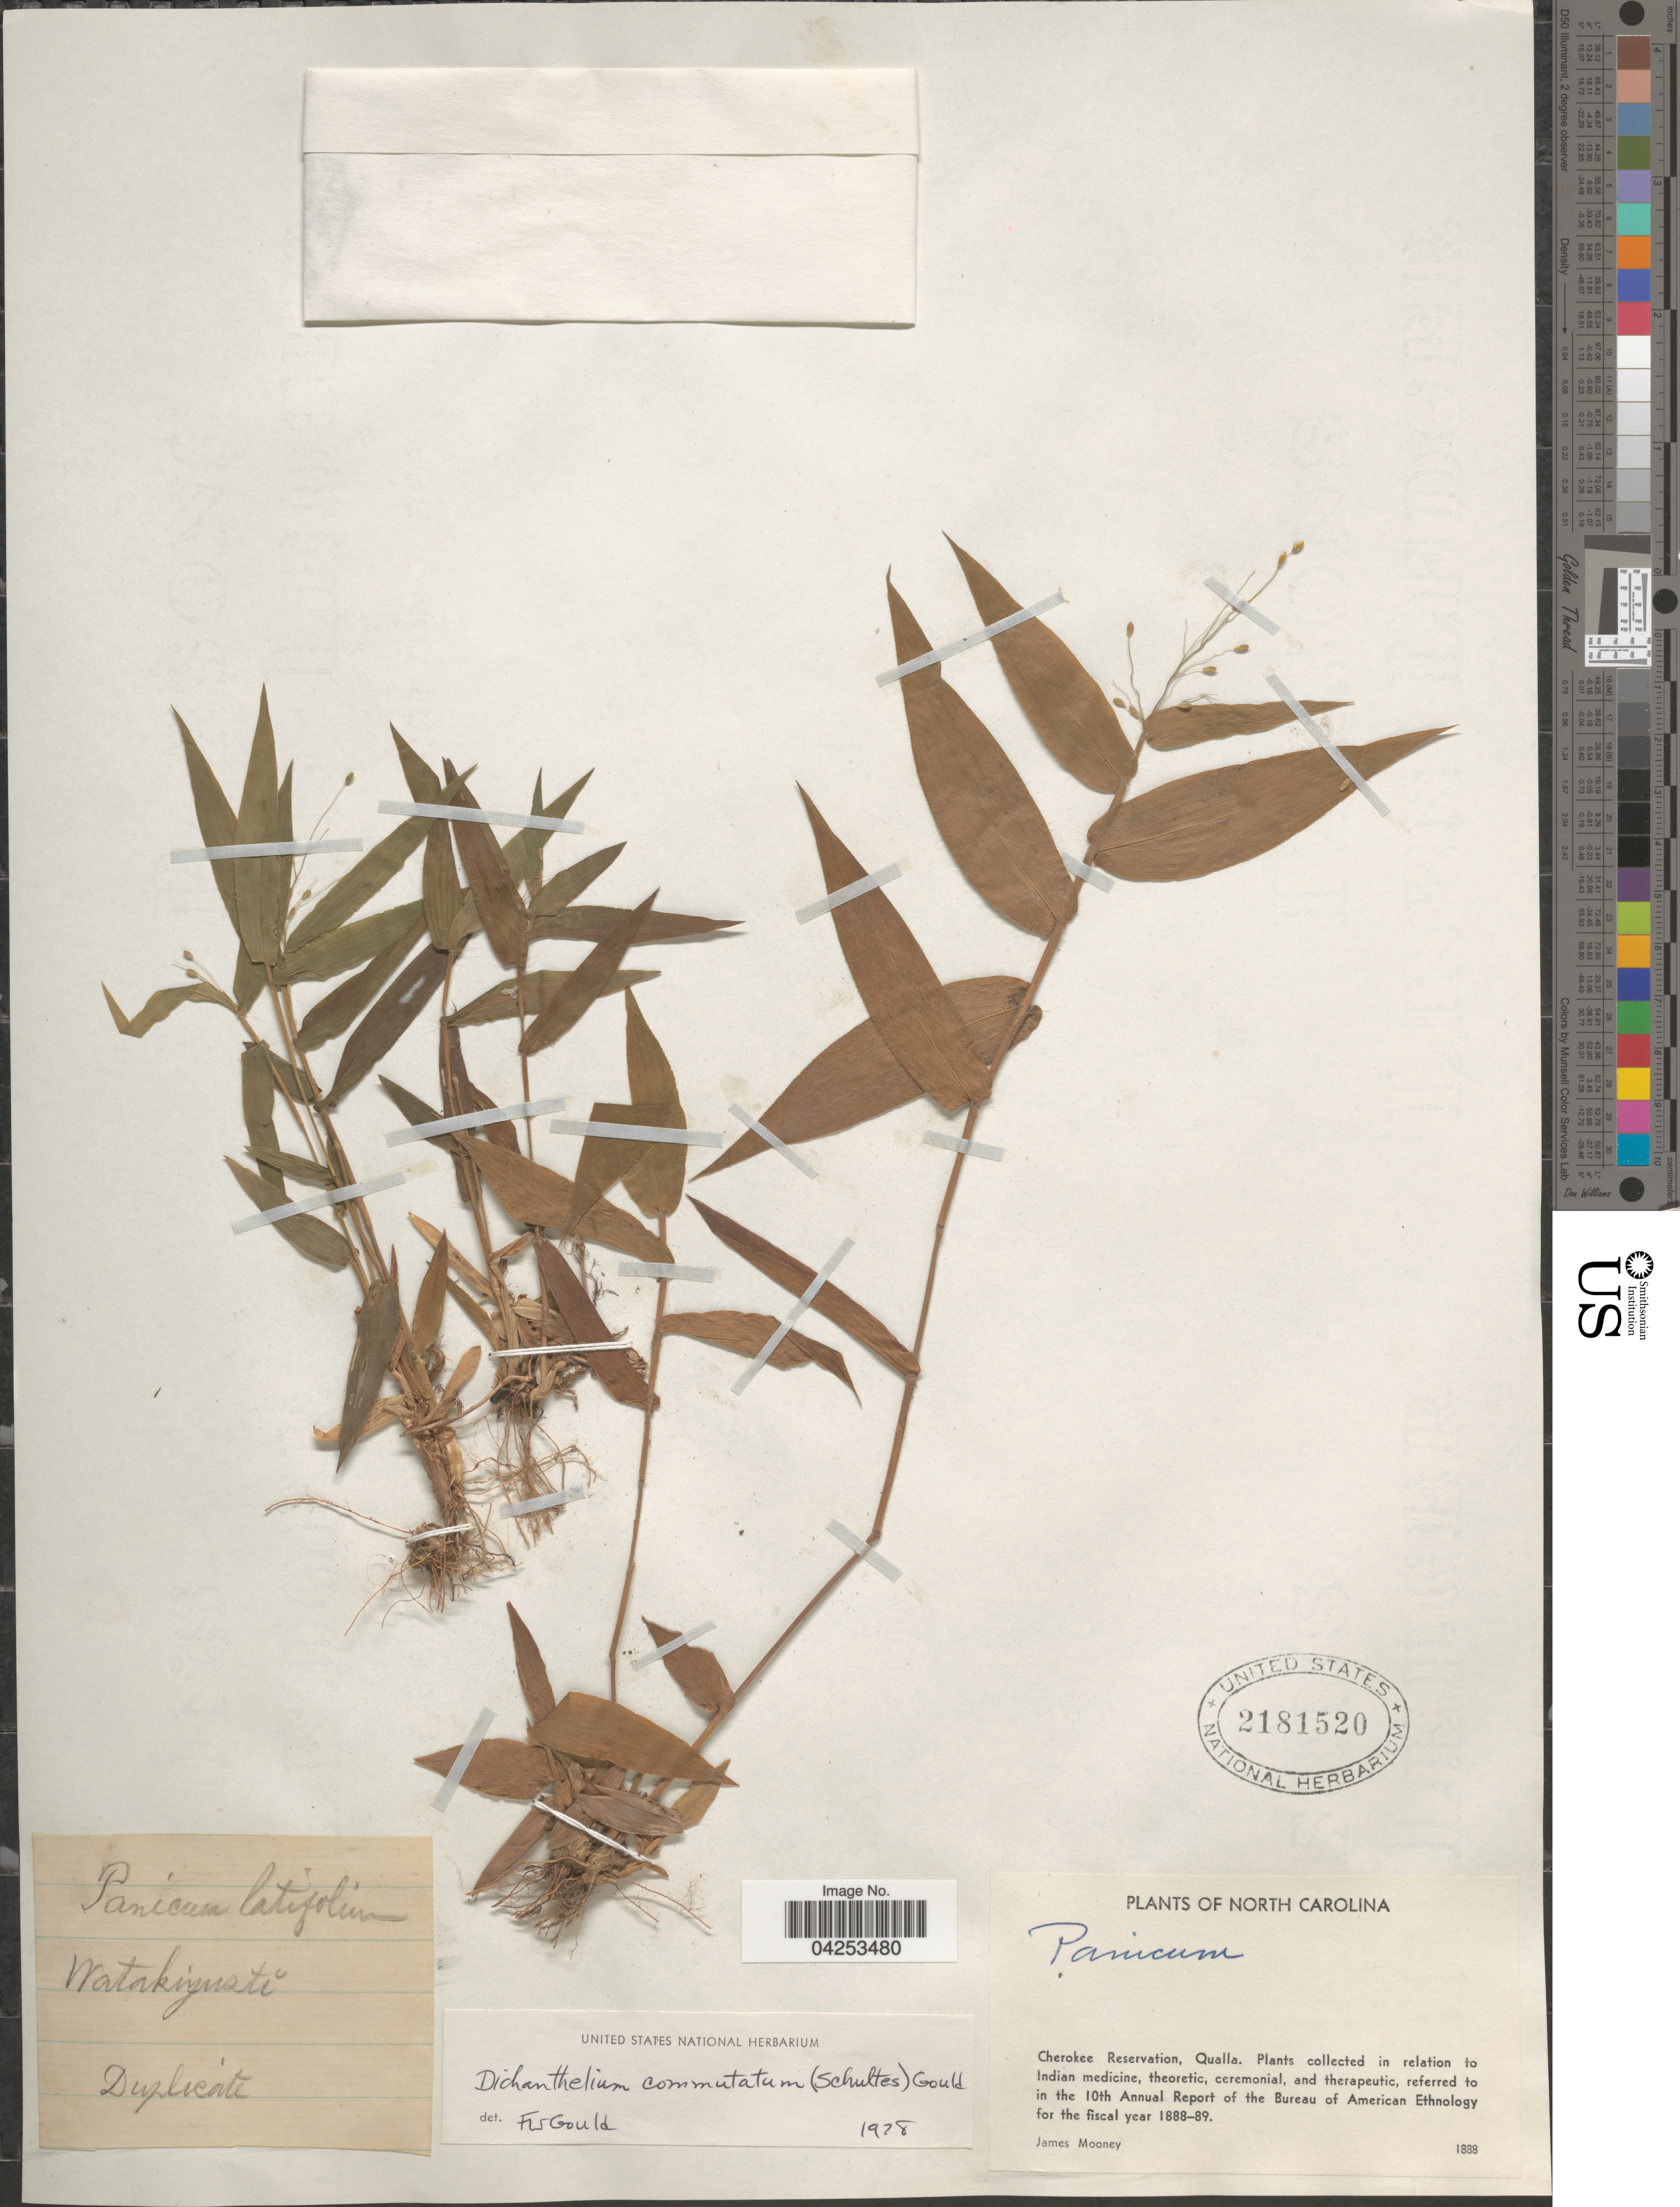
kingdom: Plantae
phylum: Tracheophyta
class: Liliopsida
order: Poales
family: Poaceae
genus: Dichanthelium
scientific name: Dichanthelium commutatum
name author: (Schult.) Gould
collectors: J. Mooney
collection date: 1888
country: United States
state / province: North Carolina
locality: Cherokee Reservation, Qualla.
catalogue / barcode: US 2181520